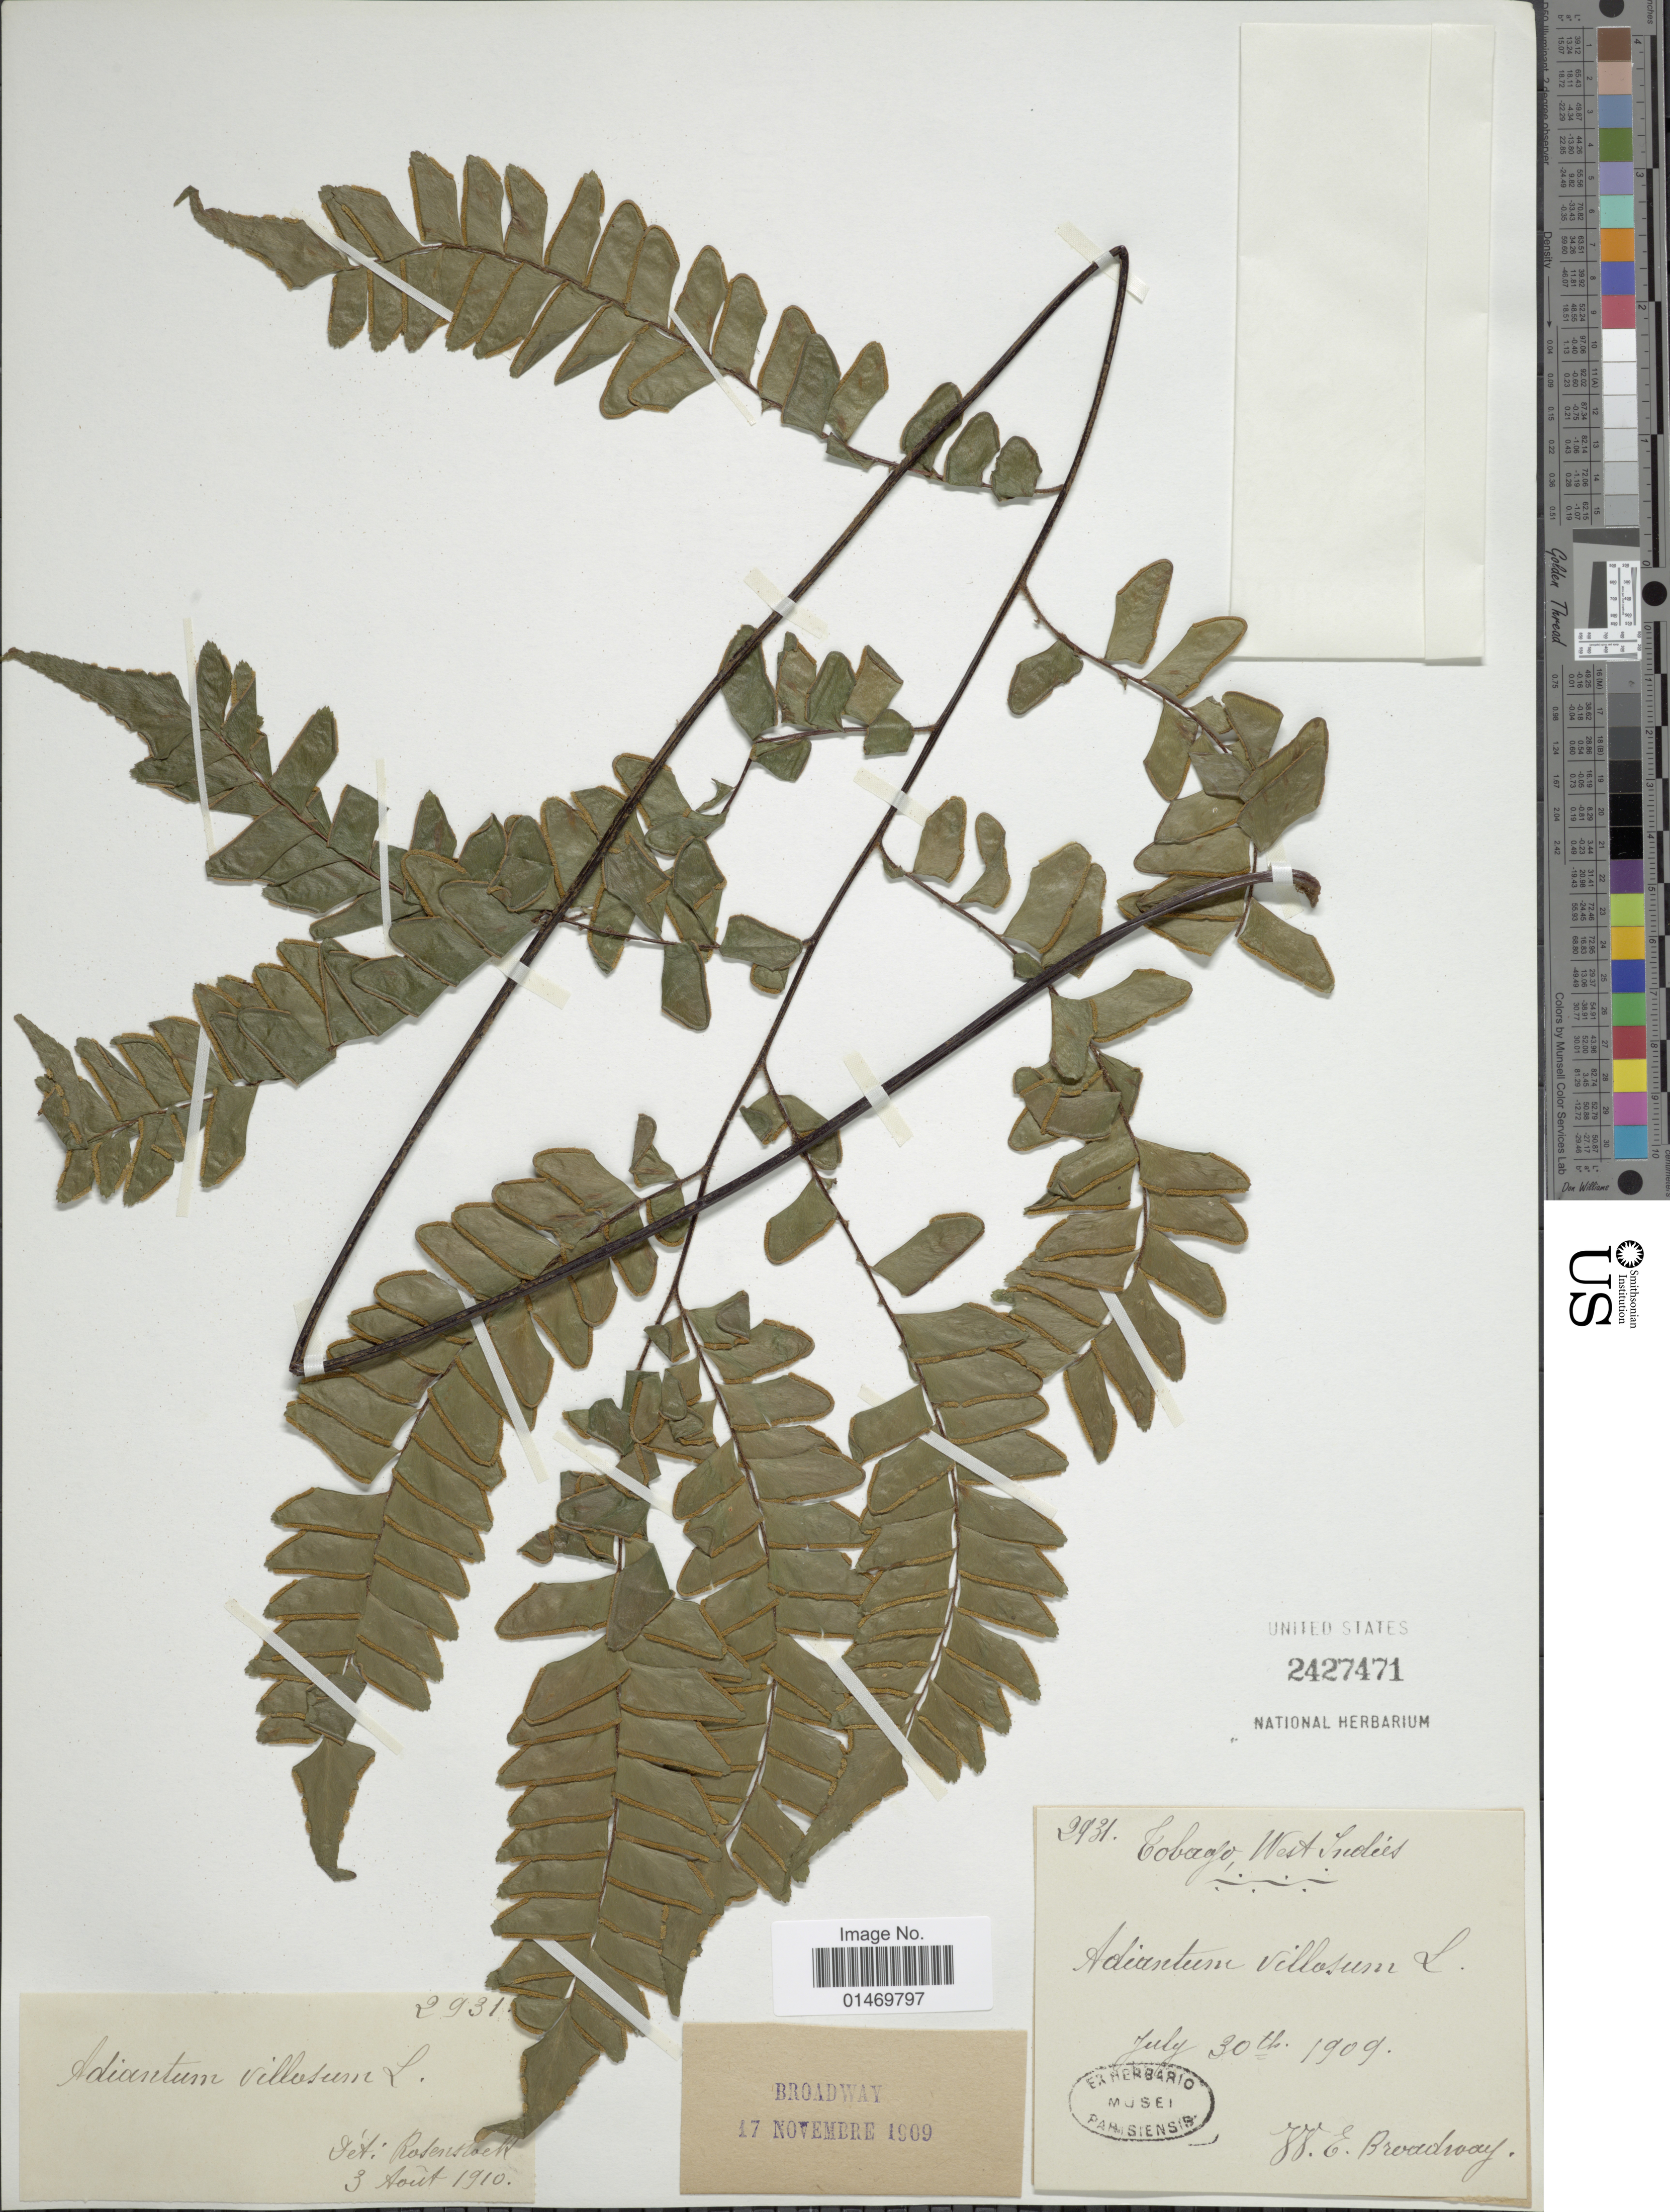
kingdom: Plantae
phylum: Tracheophyta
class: Polypodiopsida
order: Polypodiales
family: Pteridaceae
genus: Adiantum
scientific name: Adiantum villosum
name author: L.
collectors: W. E. Broadway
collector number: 2931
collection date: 1909-07-30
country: Trinidad and Tobago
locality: Tobago, West Indies.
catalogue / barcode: US 2427471